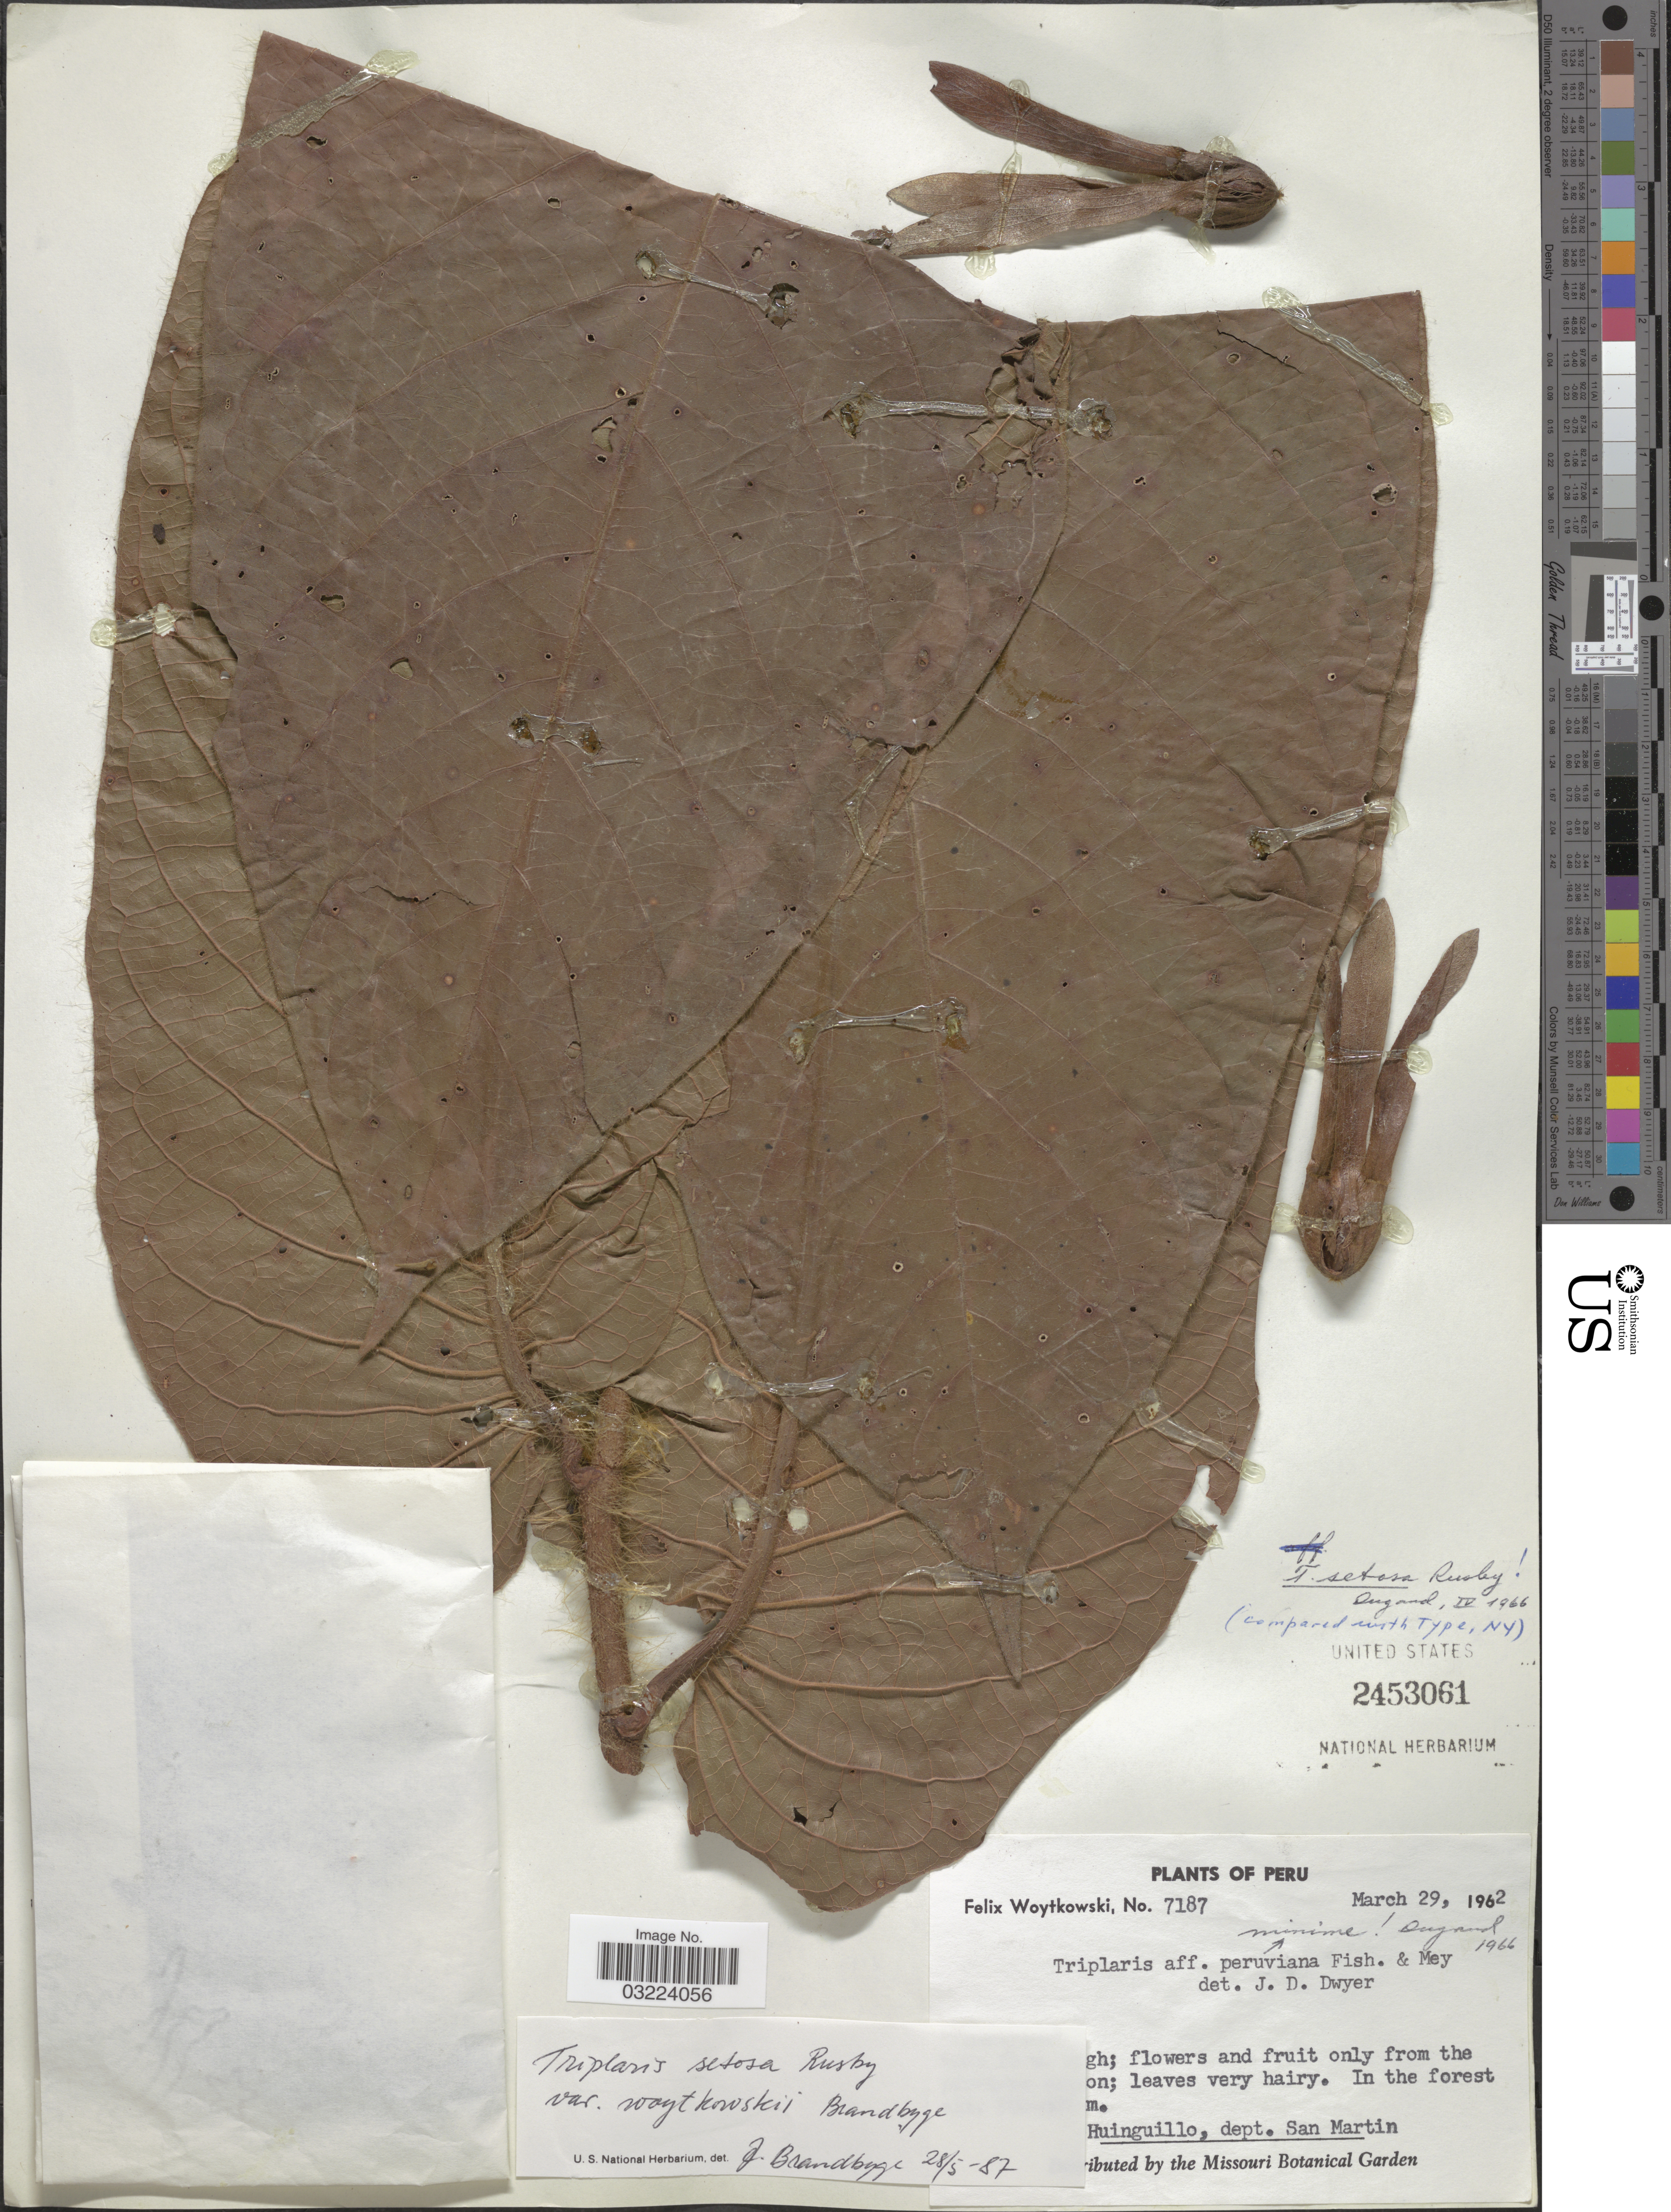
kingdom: Plantae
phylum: Tracheophyta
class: Magnoliopsida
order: Caryophyllales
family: Polygonaceae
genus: Triplaris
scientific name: Triplaris setosa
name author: Rusby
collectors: F. Woytkowski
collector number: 7187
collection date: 1962-03-29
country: Peru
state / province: San Martín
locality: [illegible text] Huinguillo, dept. San Martin.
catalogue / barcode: US 2453061